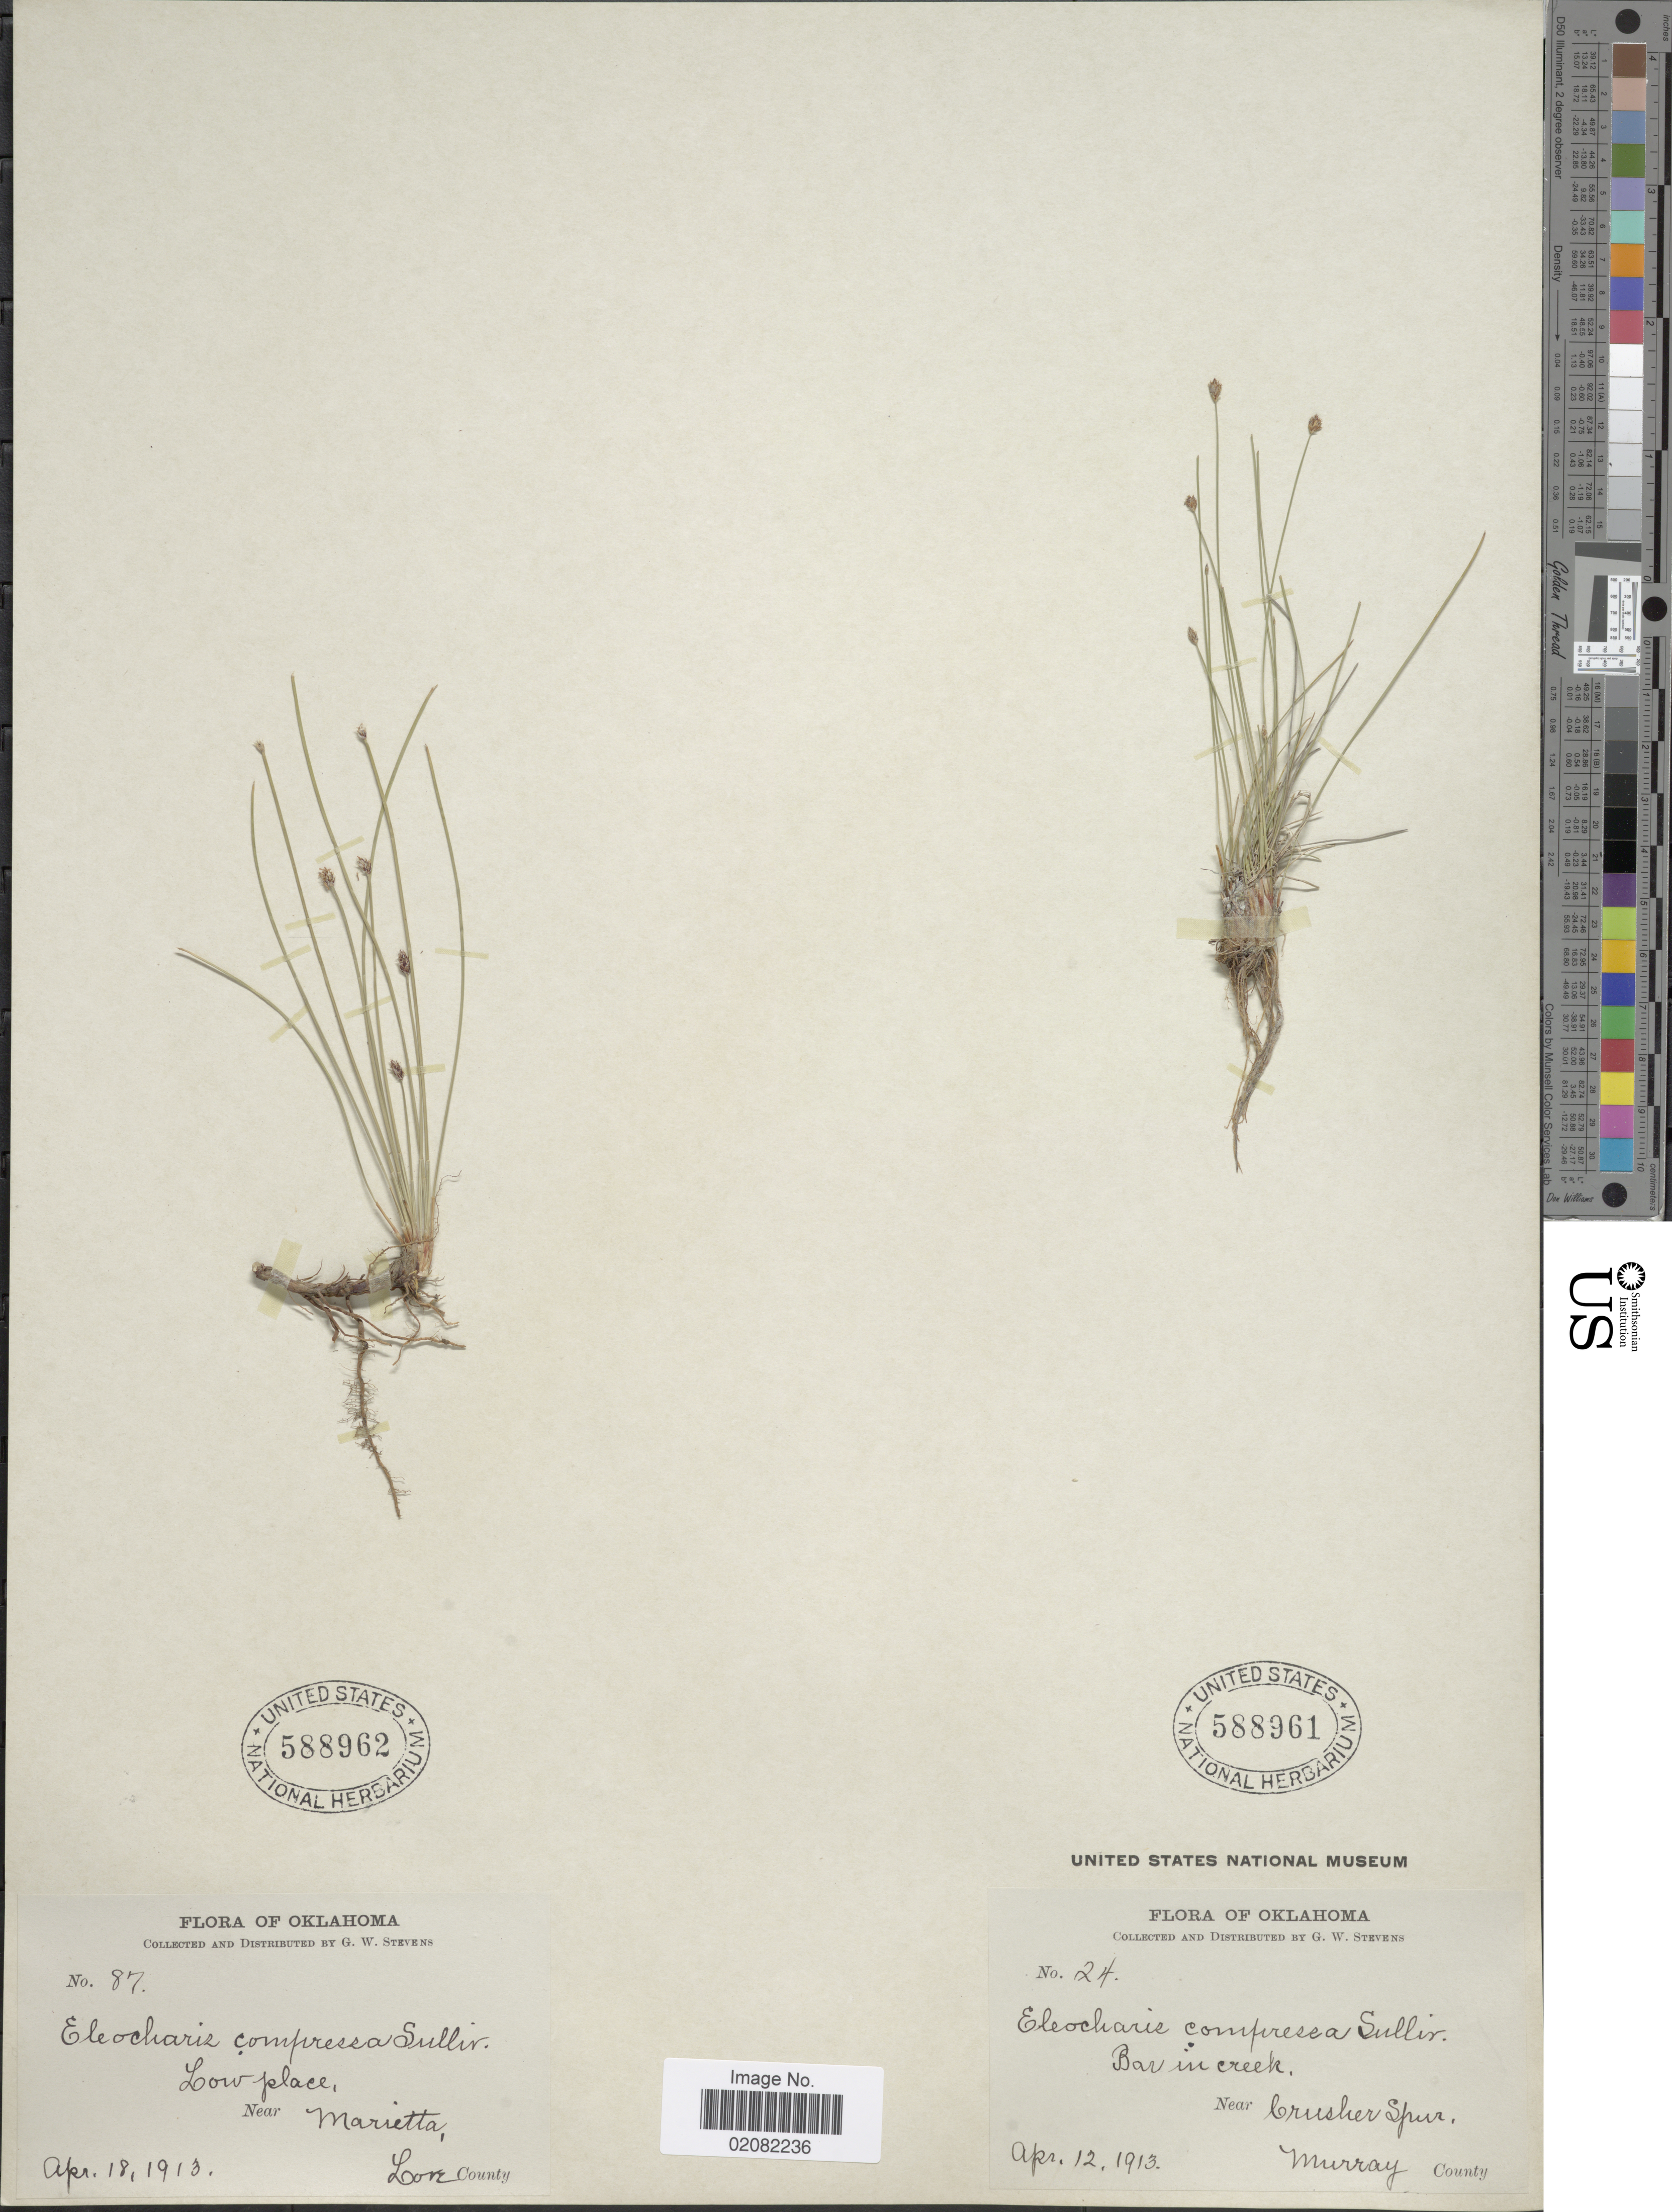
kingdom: Plantae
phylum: Tracheophyta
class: Liliopsida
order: Poales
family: Cyperaceae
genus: Eleocharis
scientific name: Eleocharis compressa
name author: Sull.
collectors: G. W. Stevens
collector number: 24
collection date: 1913-04-12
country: United States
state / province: Oklahoma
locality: Bar in creek, Near Crusher Spur, Murray County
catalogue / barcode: US 588961-2